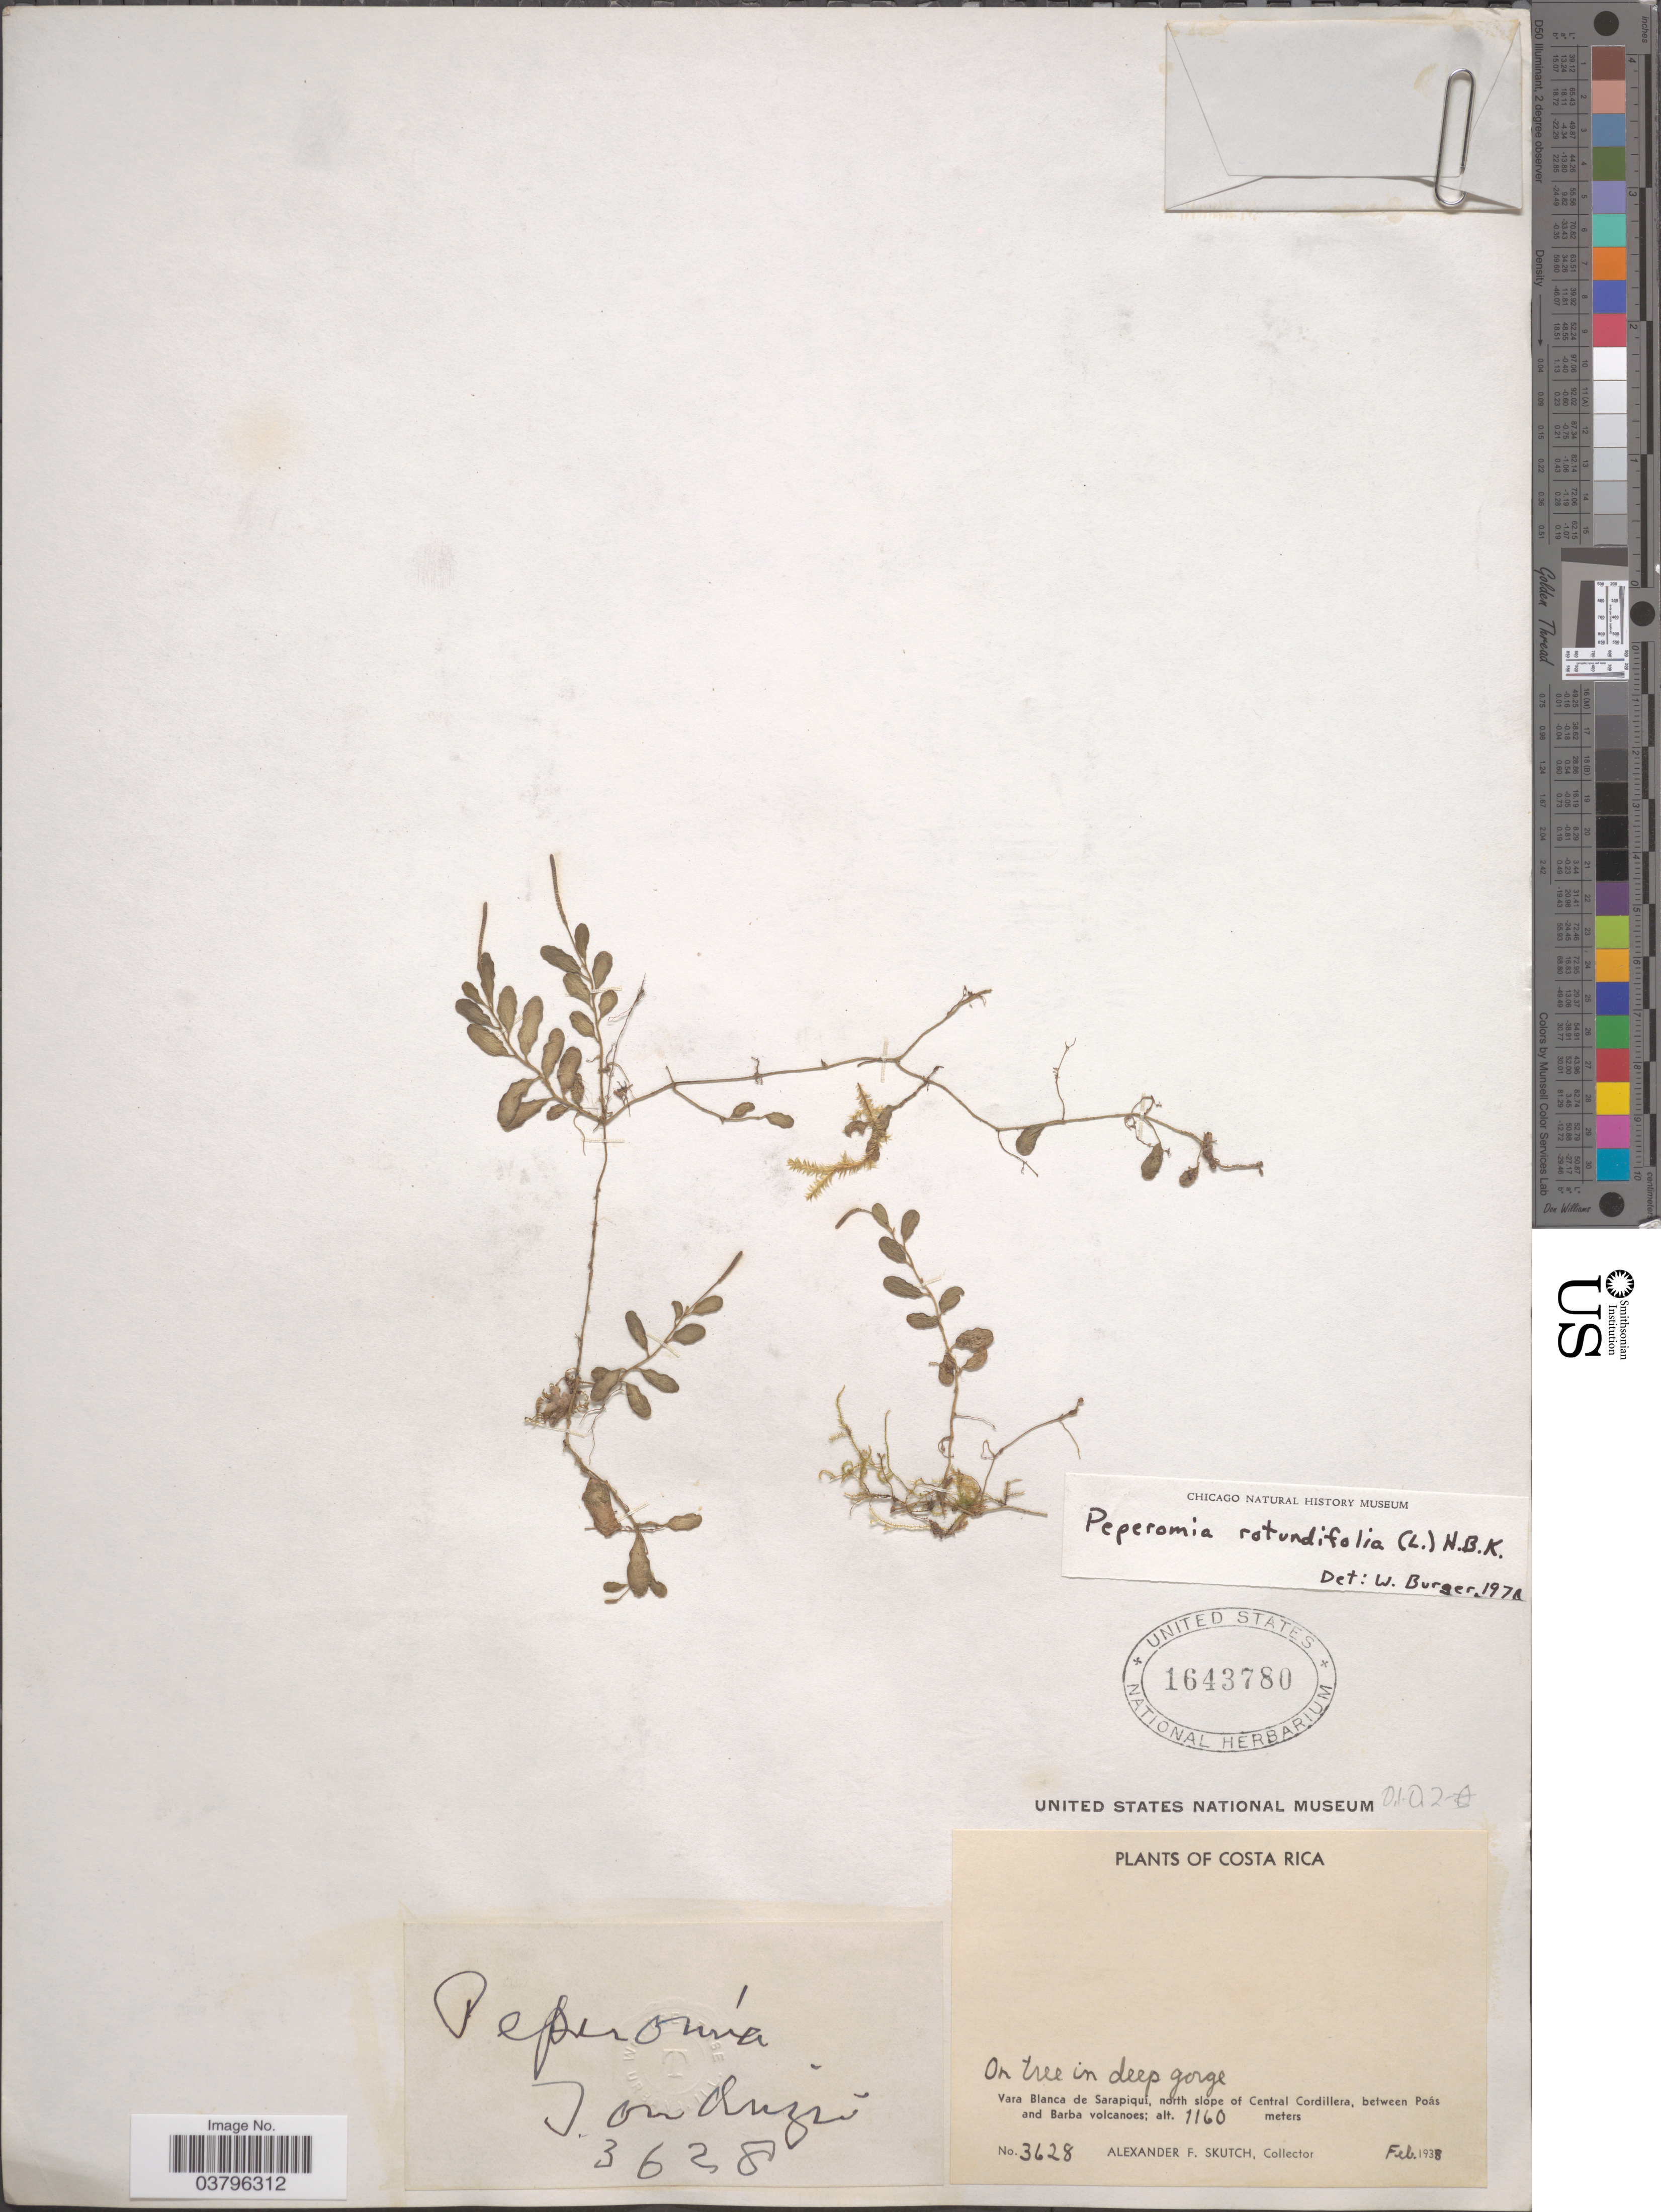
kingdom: Plantae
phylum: Tracheophyta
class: Magnoliopsida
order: Piperales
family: Piperaceae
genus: Peperomia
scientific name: Peperomia matlalucaensis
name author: C. DC.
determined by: Jiménez, José Estaban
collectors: A. F. Skutch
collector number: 3628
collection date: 1938-02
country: Costa Rica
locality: Vara Blanca de Sarapiqui, north slope of Central Cordillera, between Poás and Barba volcanoes.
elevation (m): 1160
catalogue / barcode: US 1643780